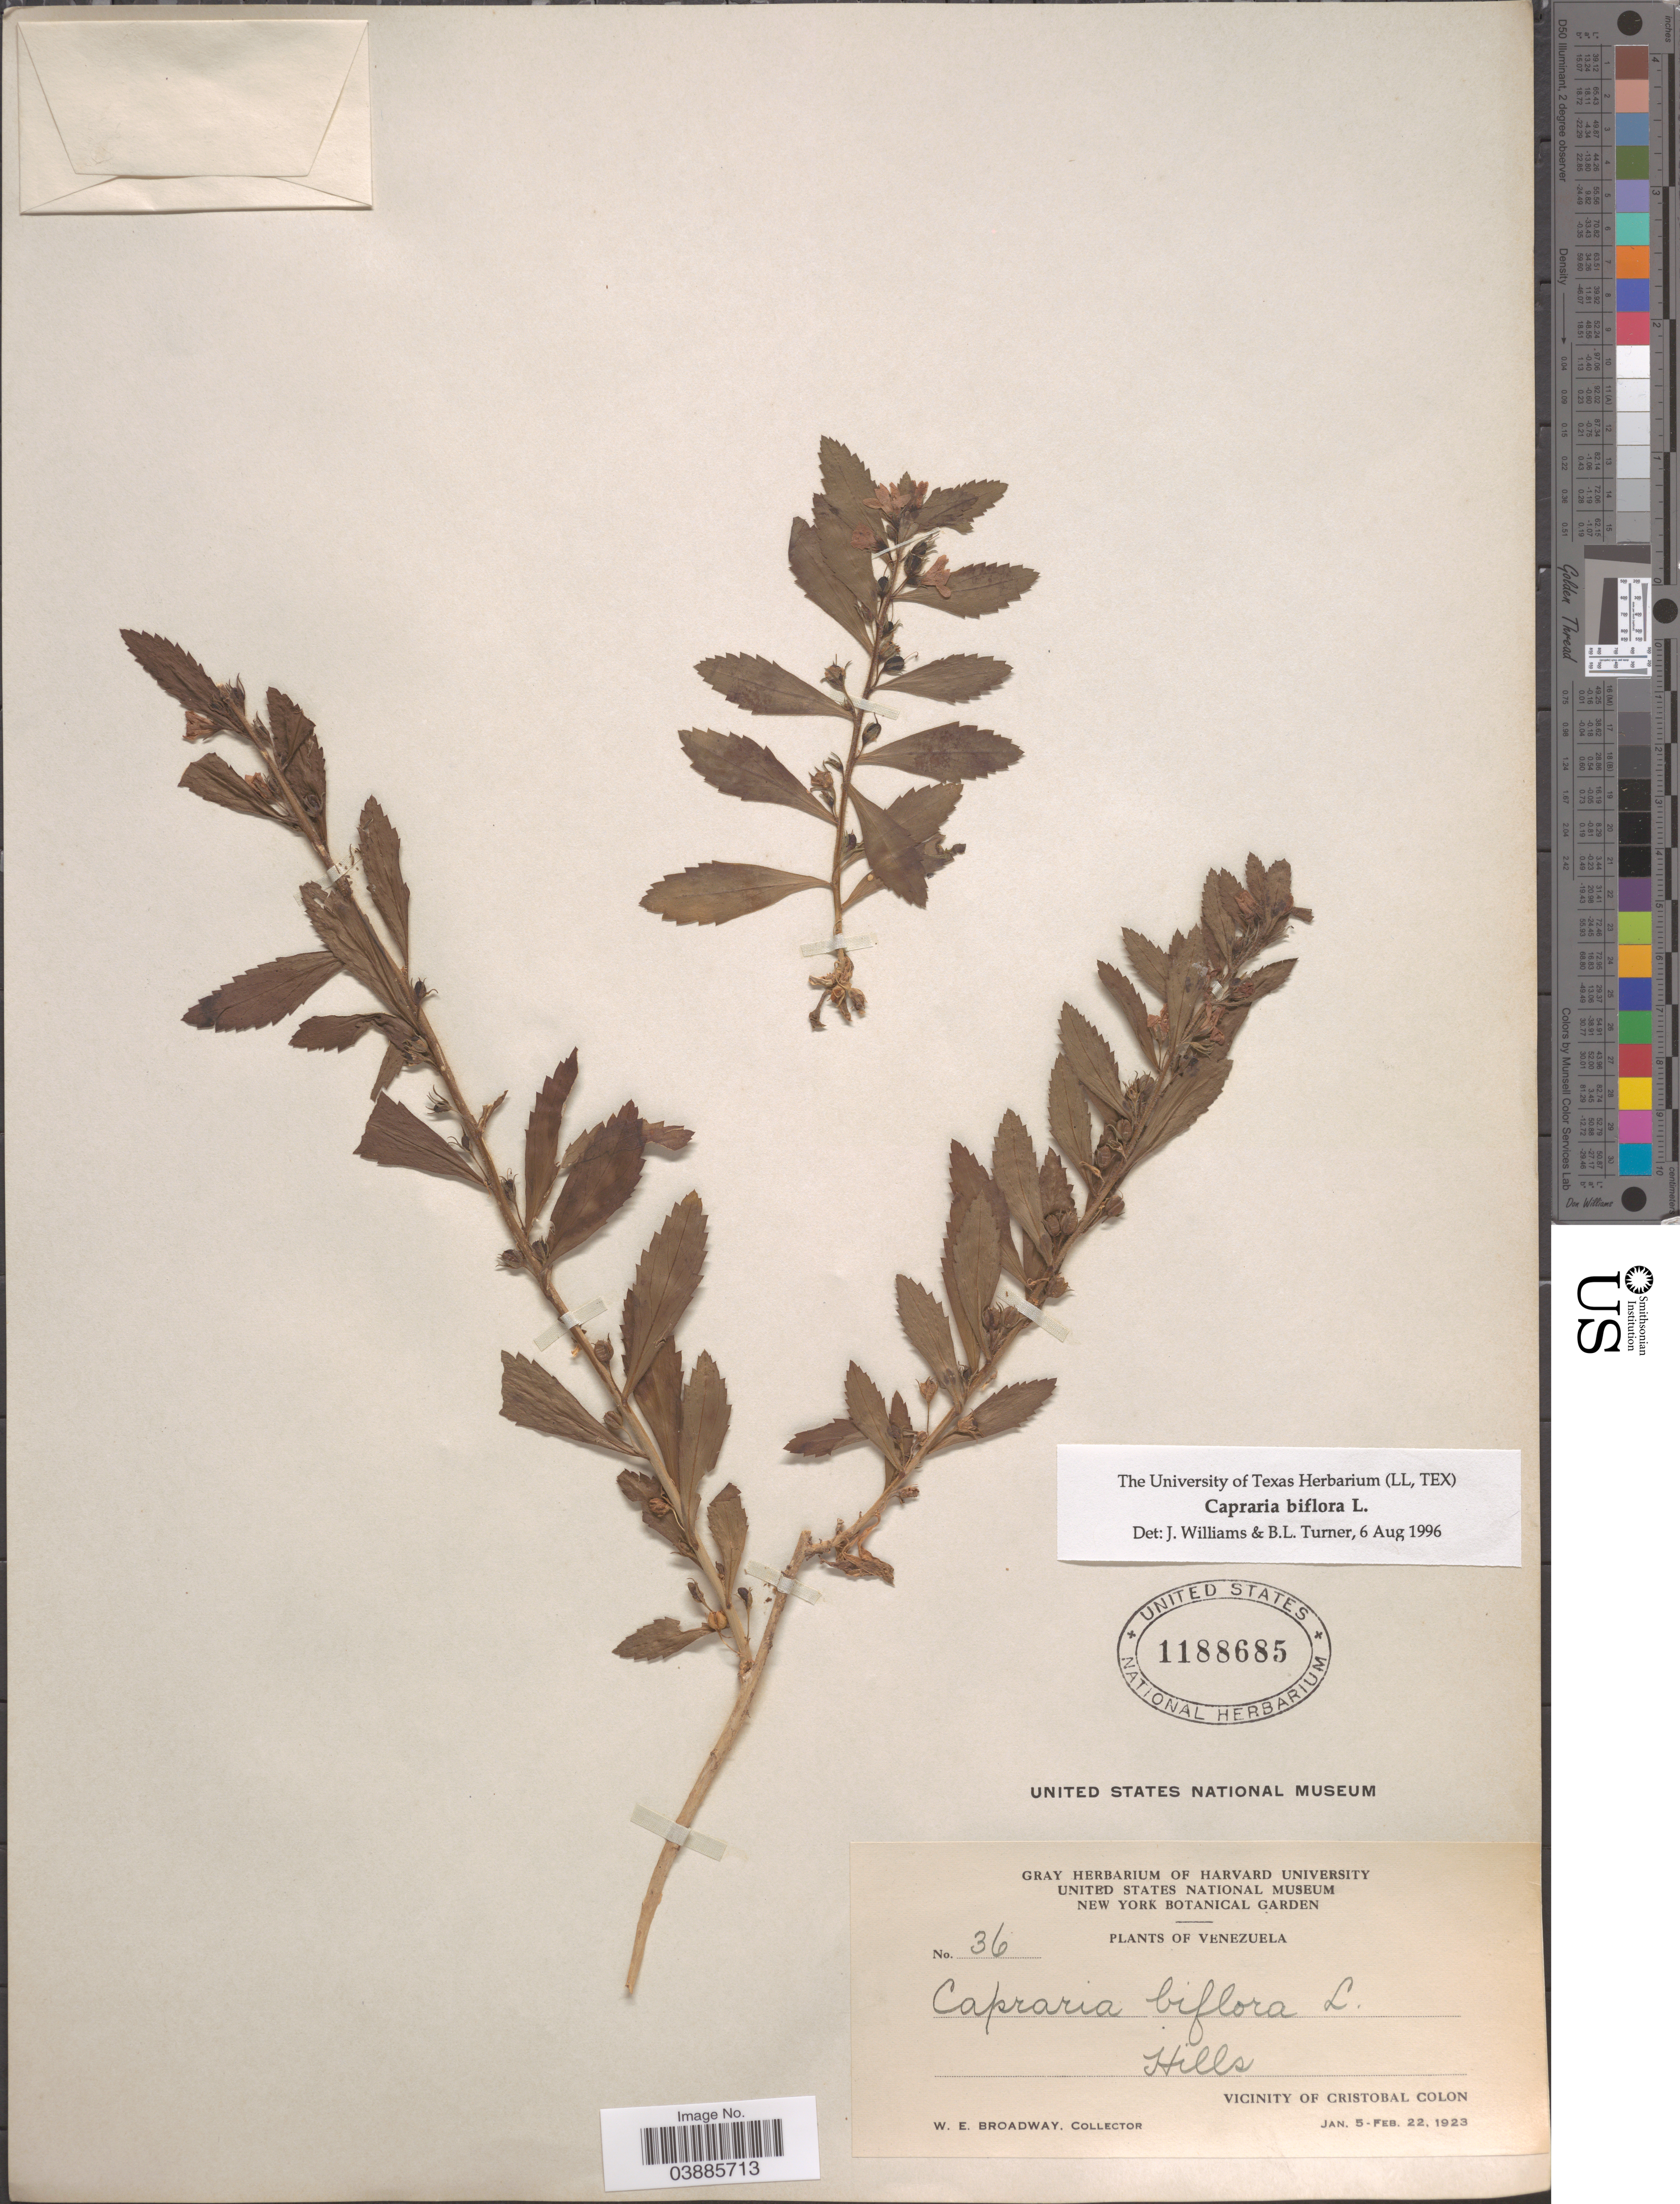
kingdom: Plantae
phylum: Tracheophyta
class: Magnoliopsida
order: Lamiales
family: Scrophulariaceae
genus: Capraria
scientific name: Capraria biflora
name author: L.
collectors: W. E. Broadway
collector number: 36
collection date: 1923-01-05/1923-02-22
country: Venezuela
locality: Hills. Vicinity of Cristobal Colon.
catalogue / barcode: US 1188685